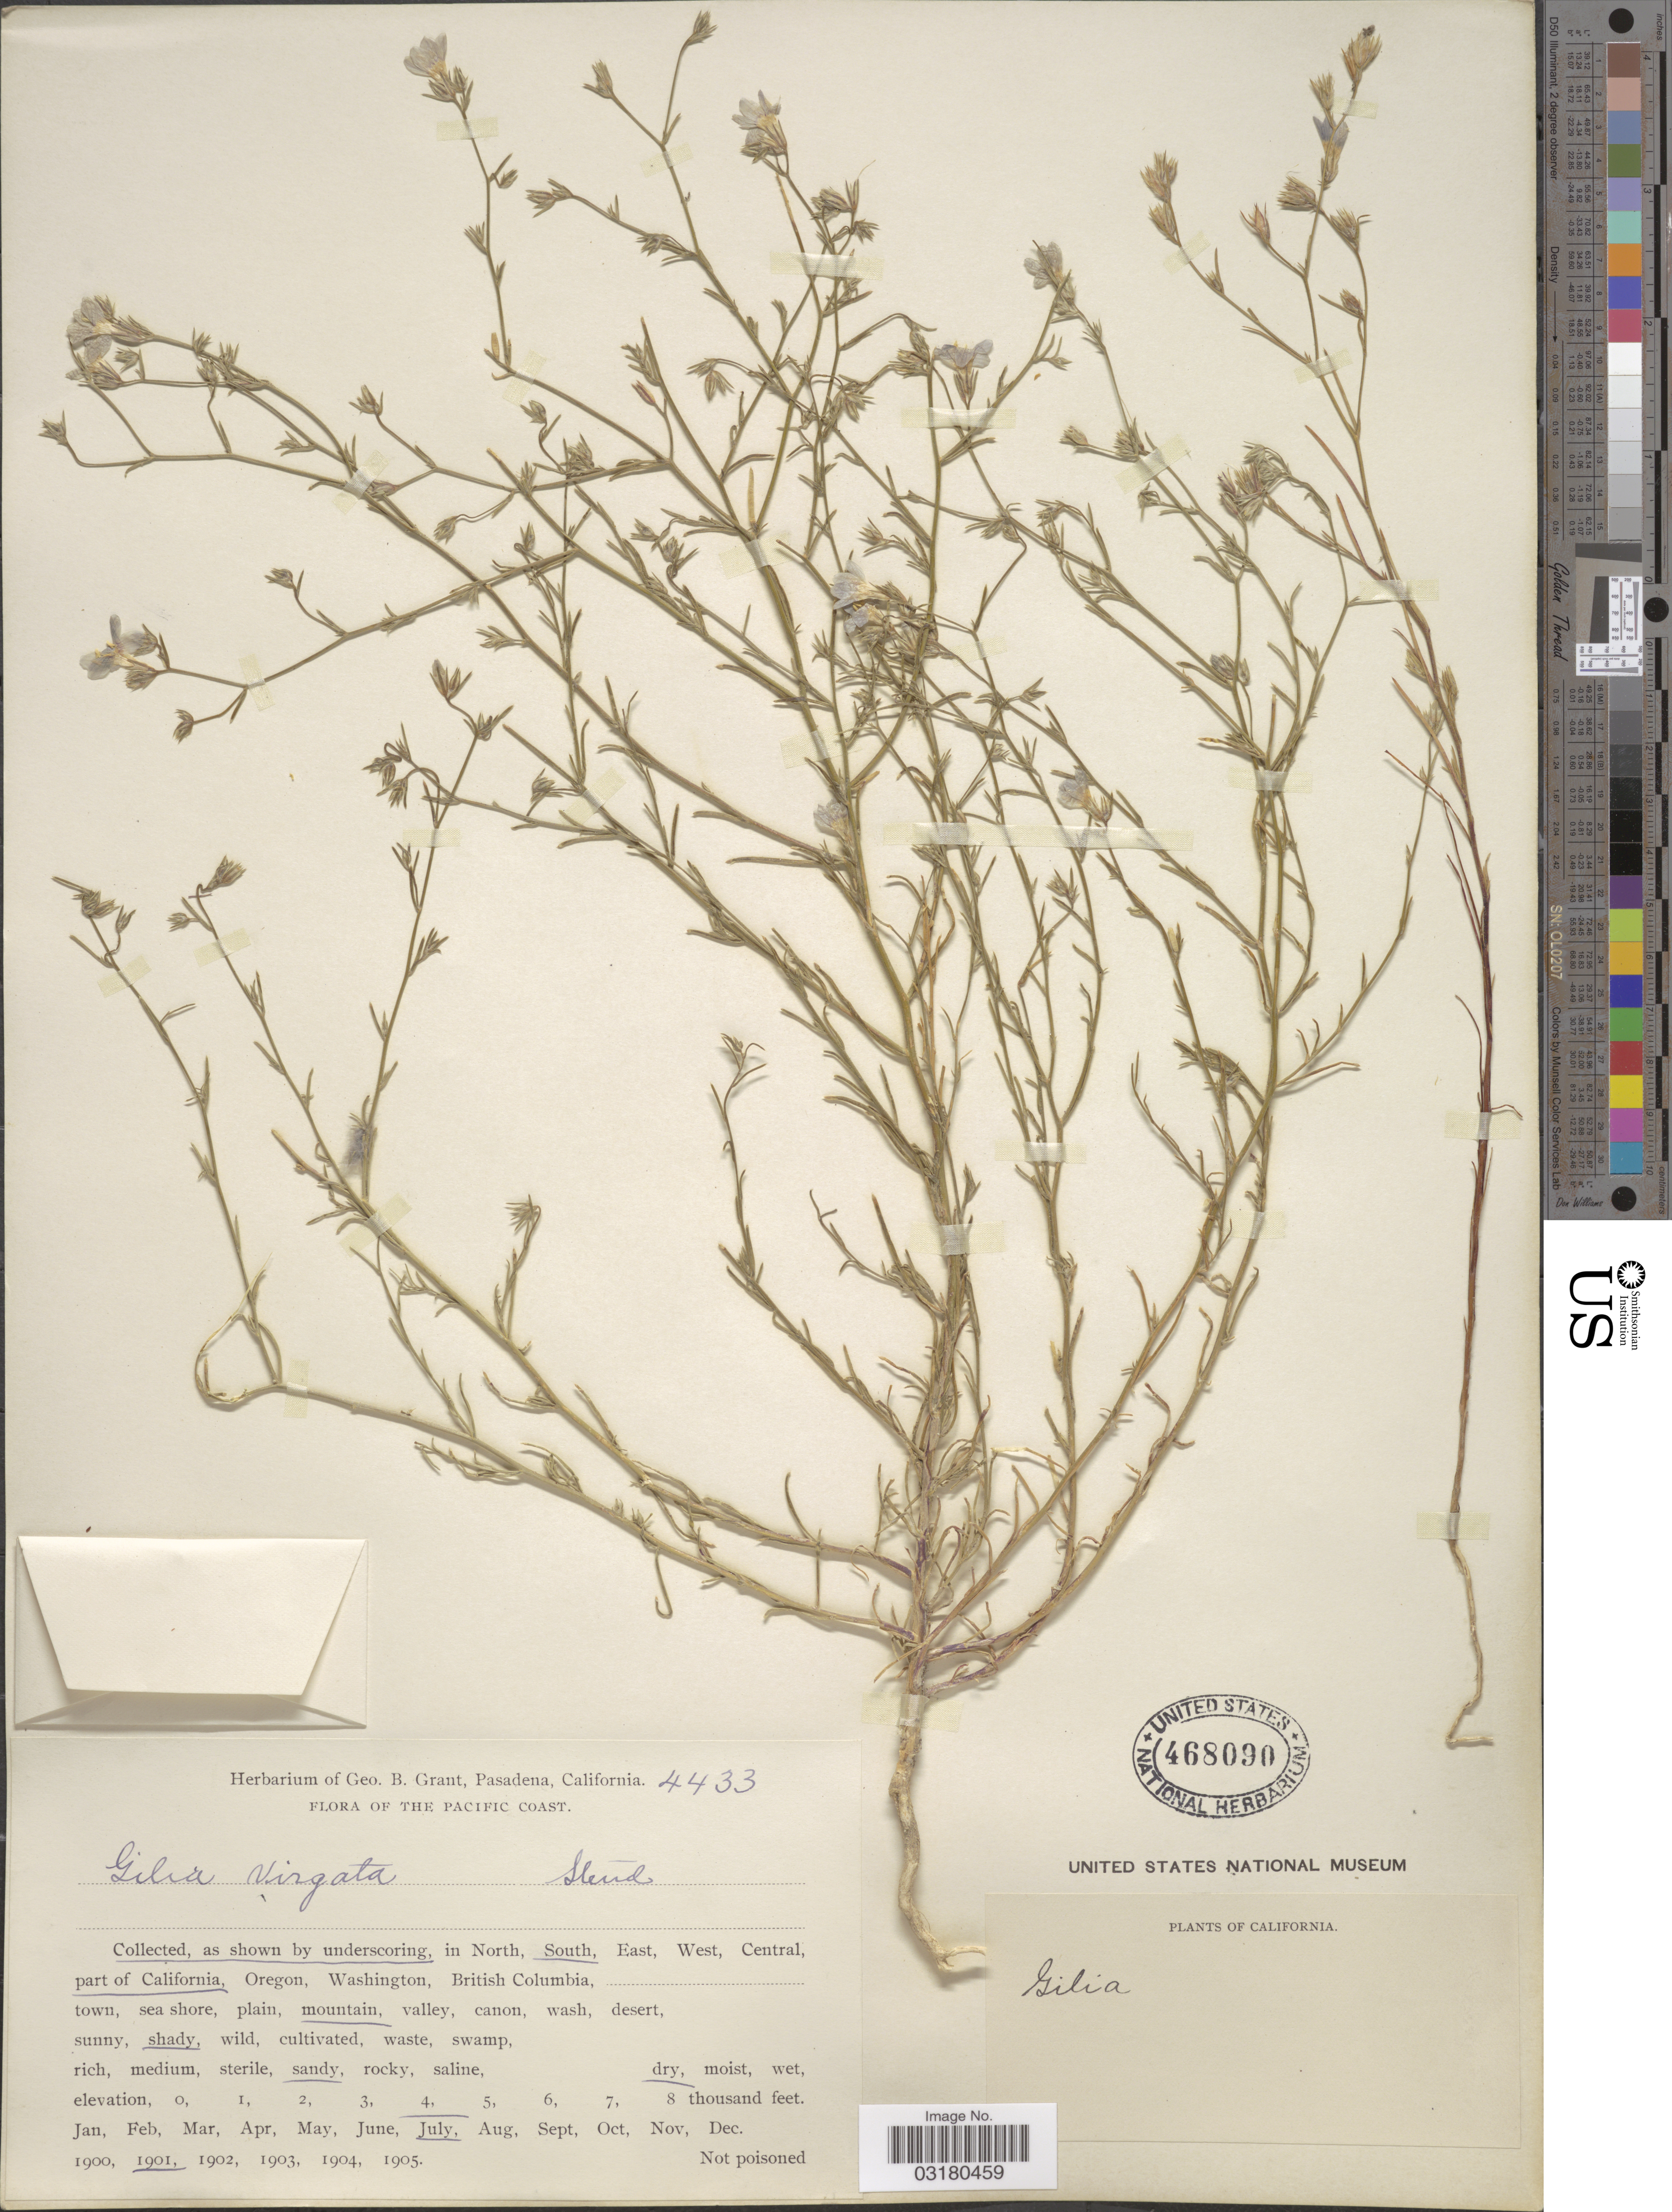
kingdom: Plantae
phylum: Tracheophyta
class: Magnoliopsida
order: Ericales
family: Polemoniaceae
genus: Eriastrum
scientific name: Eriastrum sapphirinum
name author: (Eastw.) H. Mason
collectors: ex herb. Geo. B. Grant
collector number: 4433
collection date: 1901-07-04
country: United States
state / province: California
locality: The Pacific Coast. South parth of California.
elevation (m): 1219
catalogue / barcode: US 468090